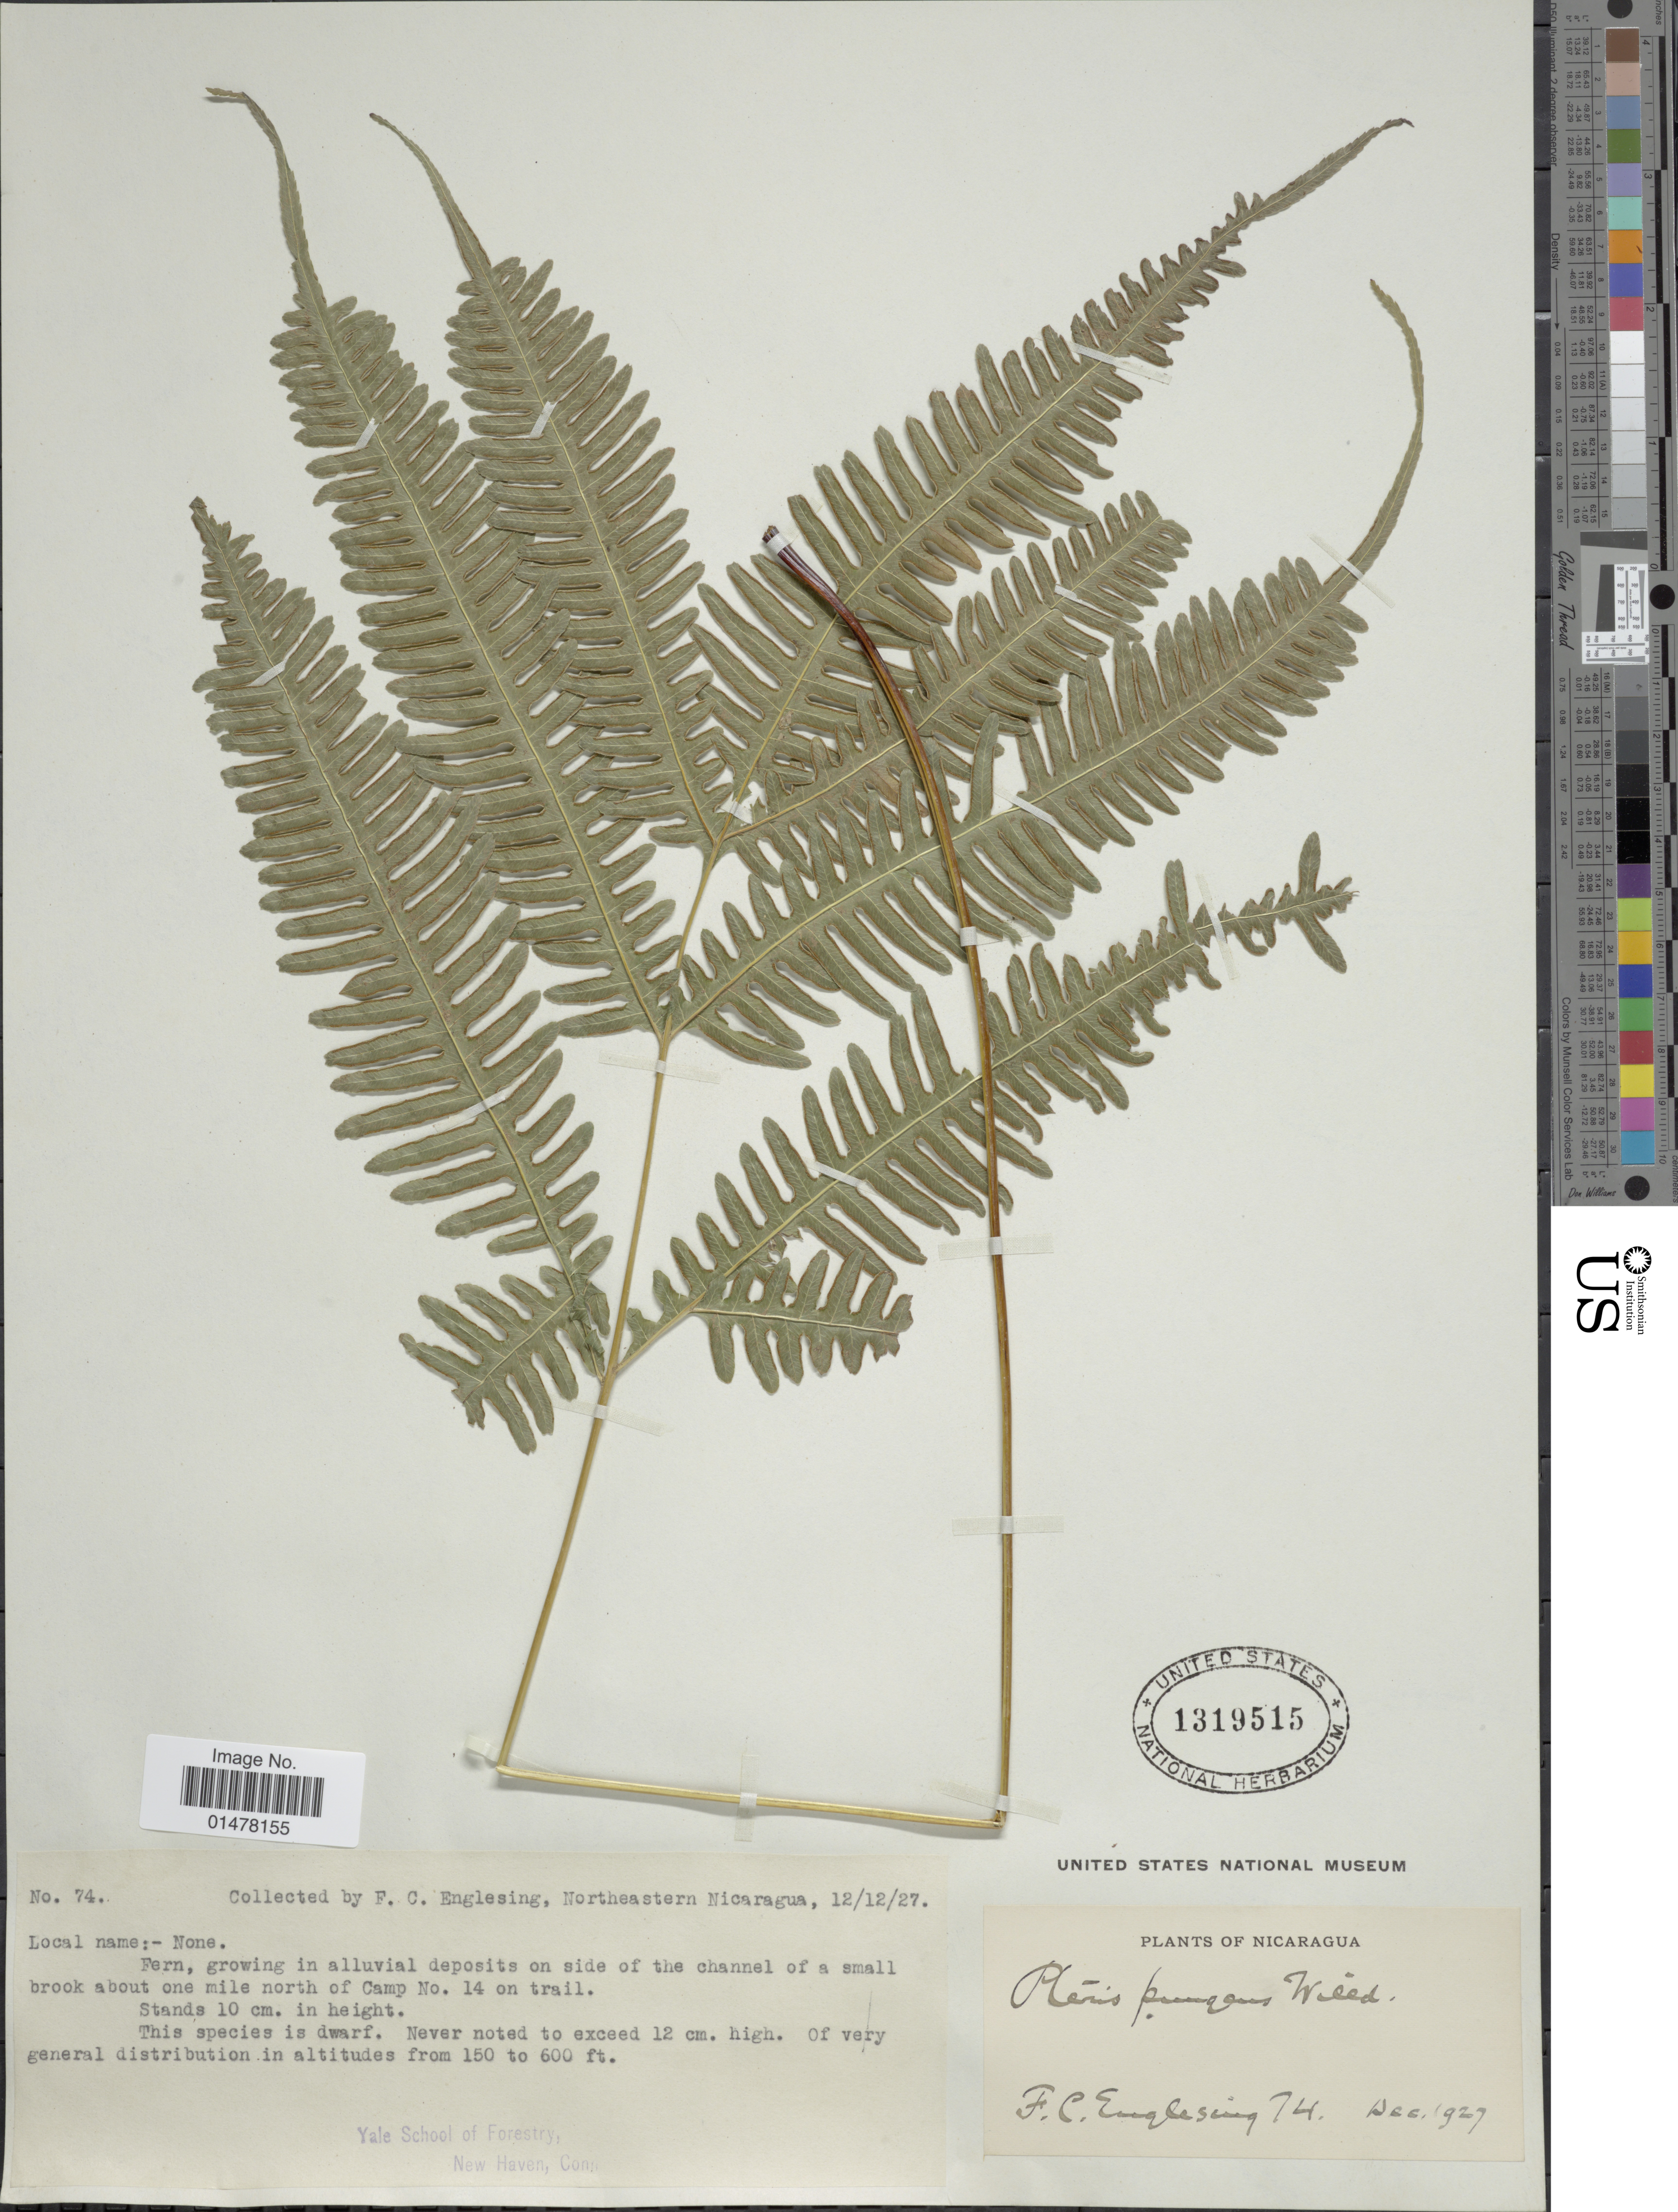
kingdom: Plantae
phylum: Tracheophyta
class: Polypodiopsida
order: Polypodiales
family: Pteridaceae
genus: Pteris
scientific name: Pteris pungens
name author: Willd.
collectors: F. Englesing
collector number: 74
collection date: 1927-12-12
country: Nicaragua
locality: Plants of Nicaragua, a small brook about one mile north of camp No. 14 on trail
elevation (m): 46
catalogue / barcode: US 1319515